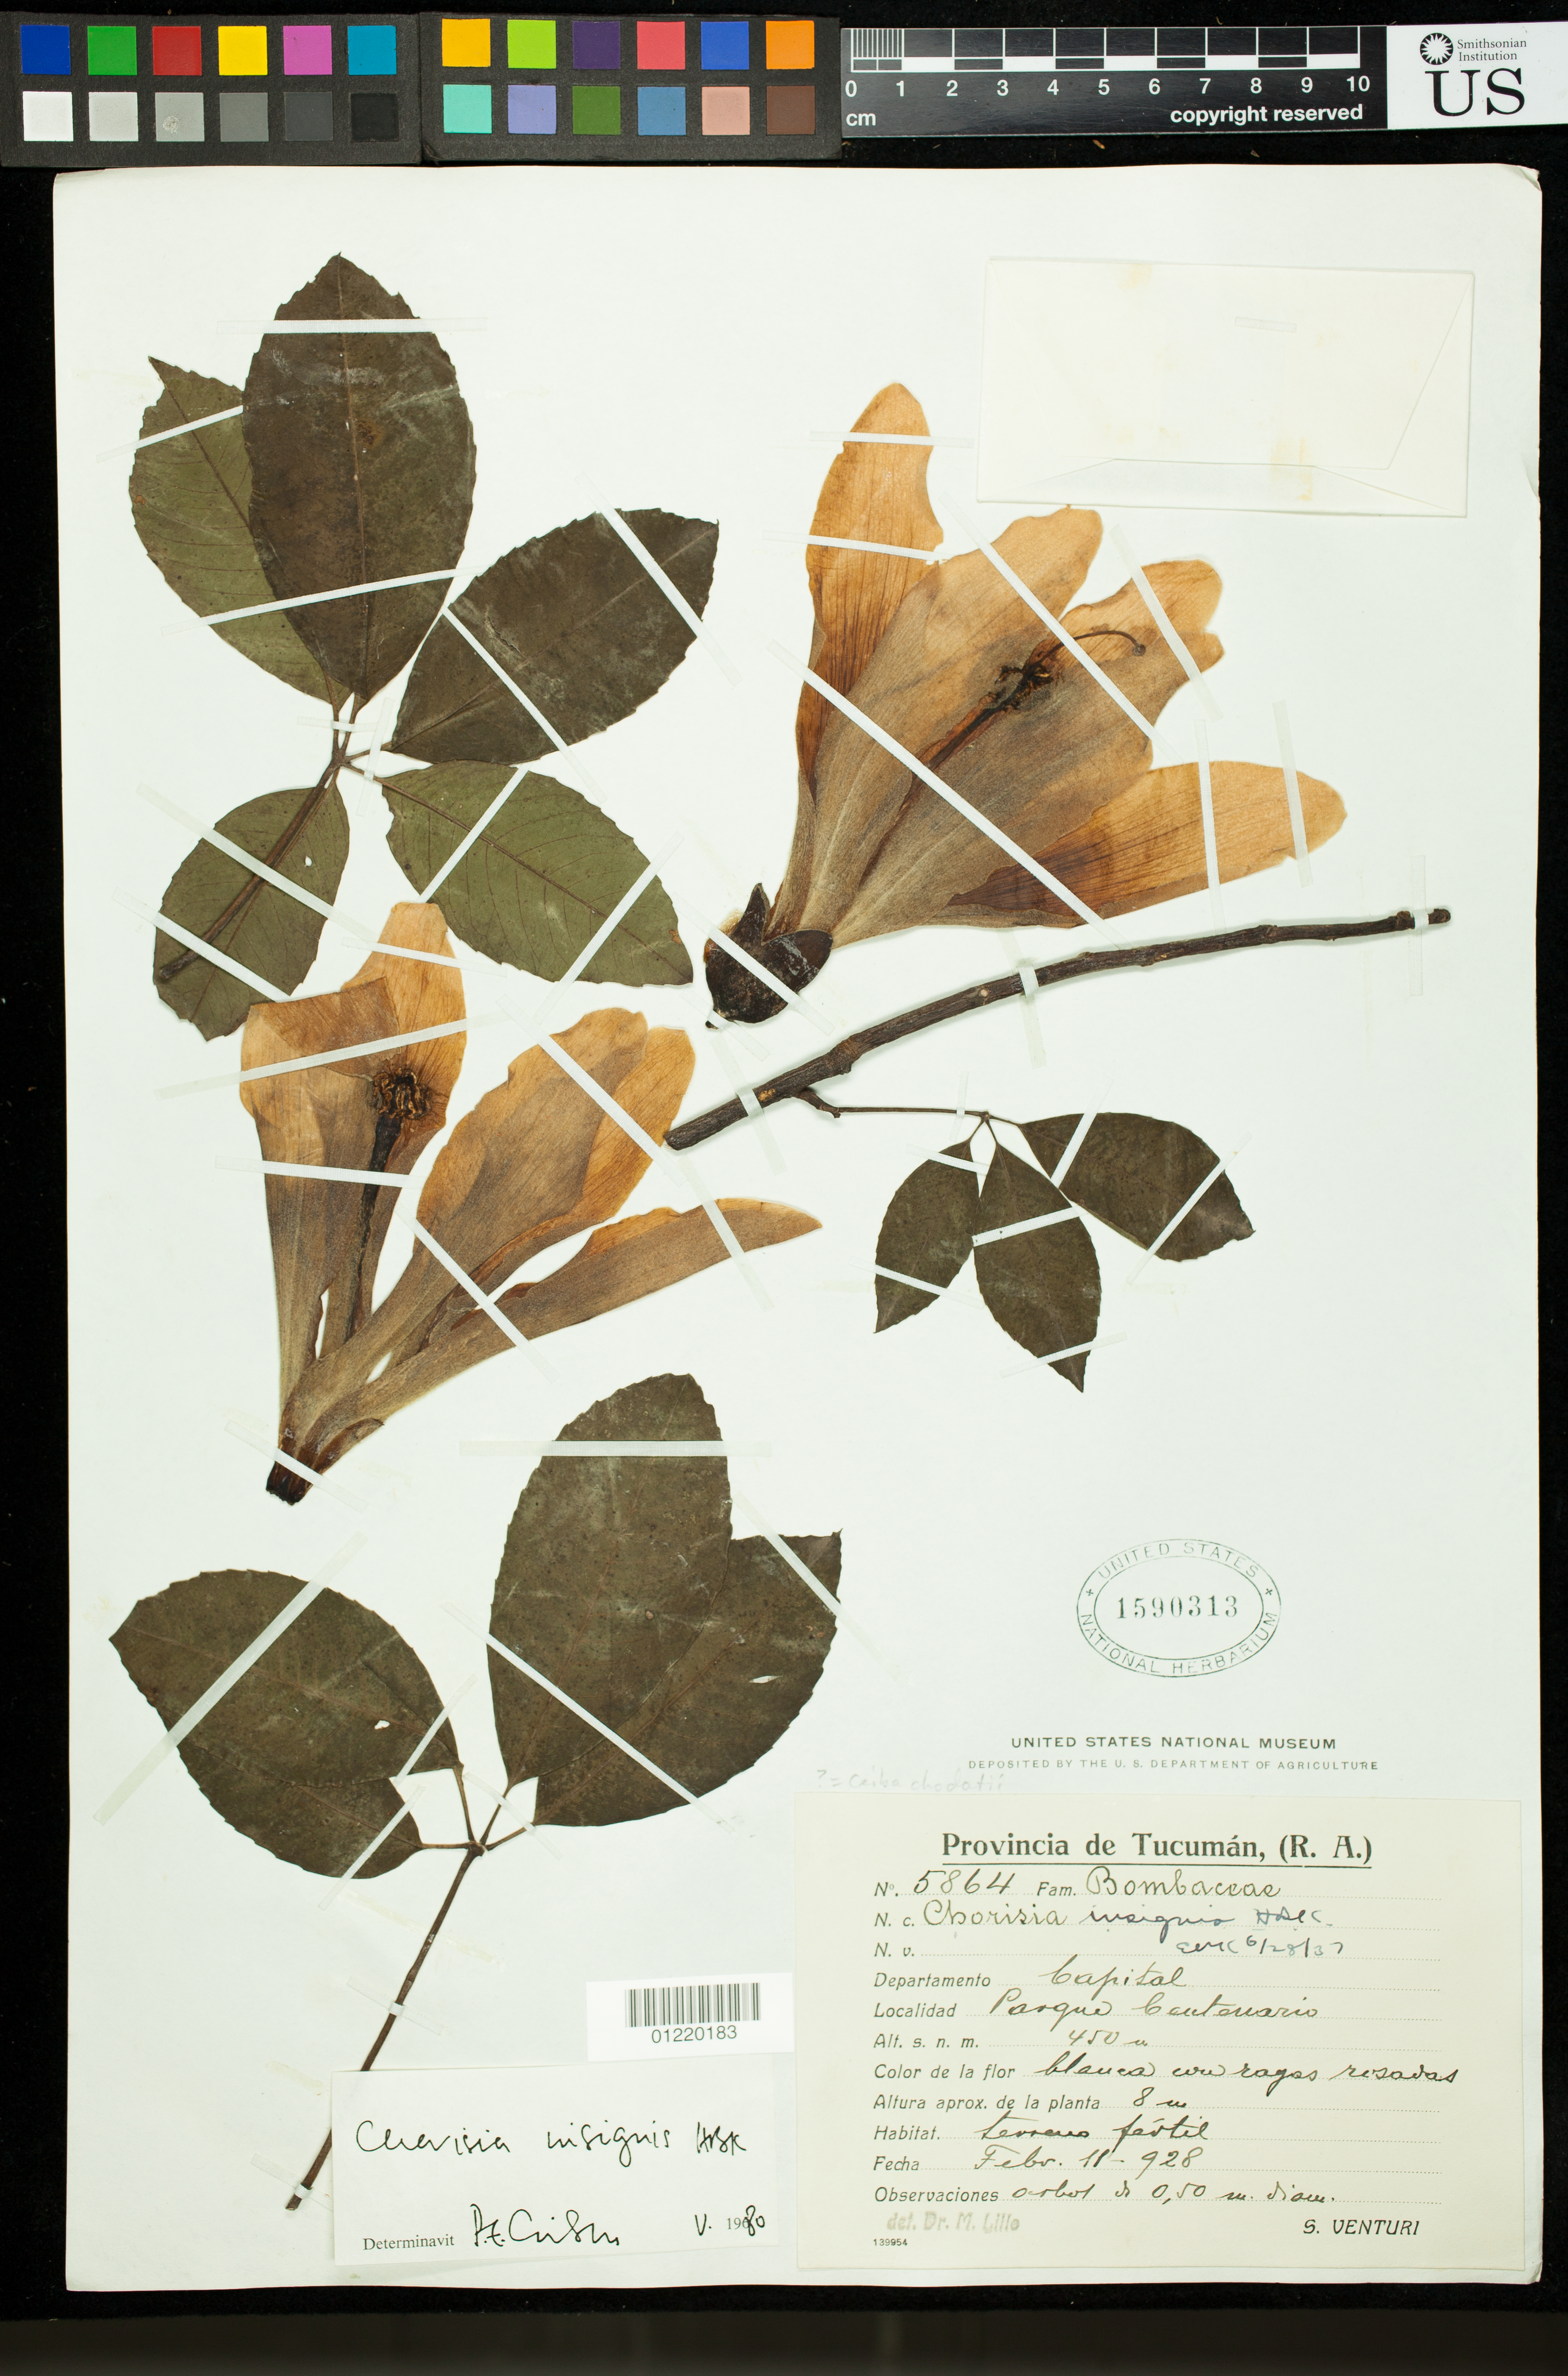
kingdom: Plantae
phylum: Tracheophyta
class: Magnoliopsida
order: Malvales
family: Malvaceae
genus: Ceiba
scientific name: Ceiba chodatii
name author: (Hassl.) Ravenna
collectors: S. Venturi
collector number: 5864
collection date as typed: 2/11/1928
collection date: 1928-02-11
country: Argentina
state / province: Tucumán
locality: Departamento Capital, Parque Centenario.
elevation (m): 450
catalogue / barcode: US 1590313